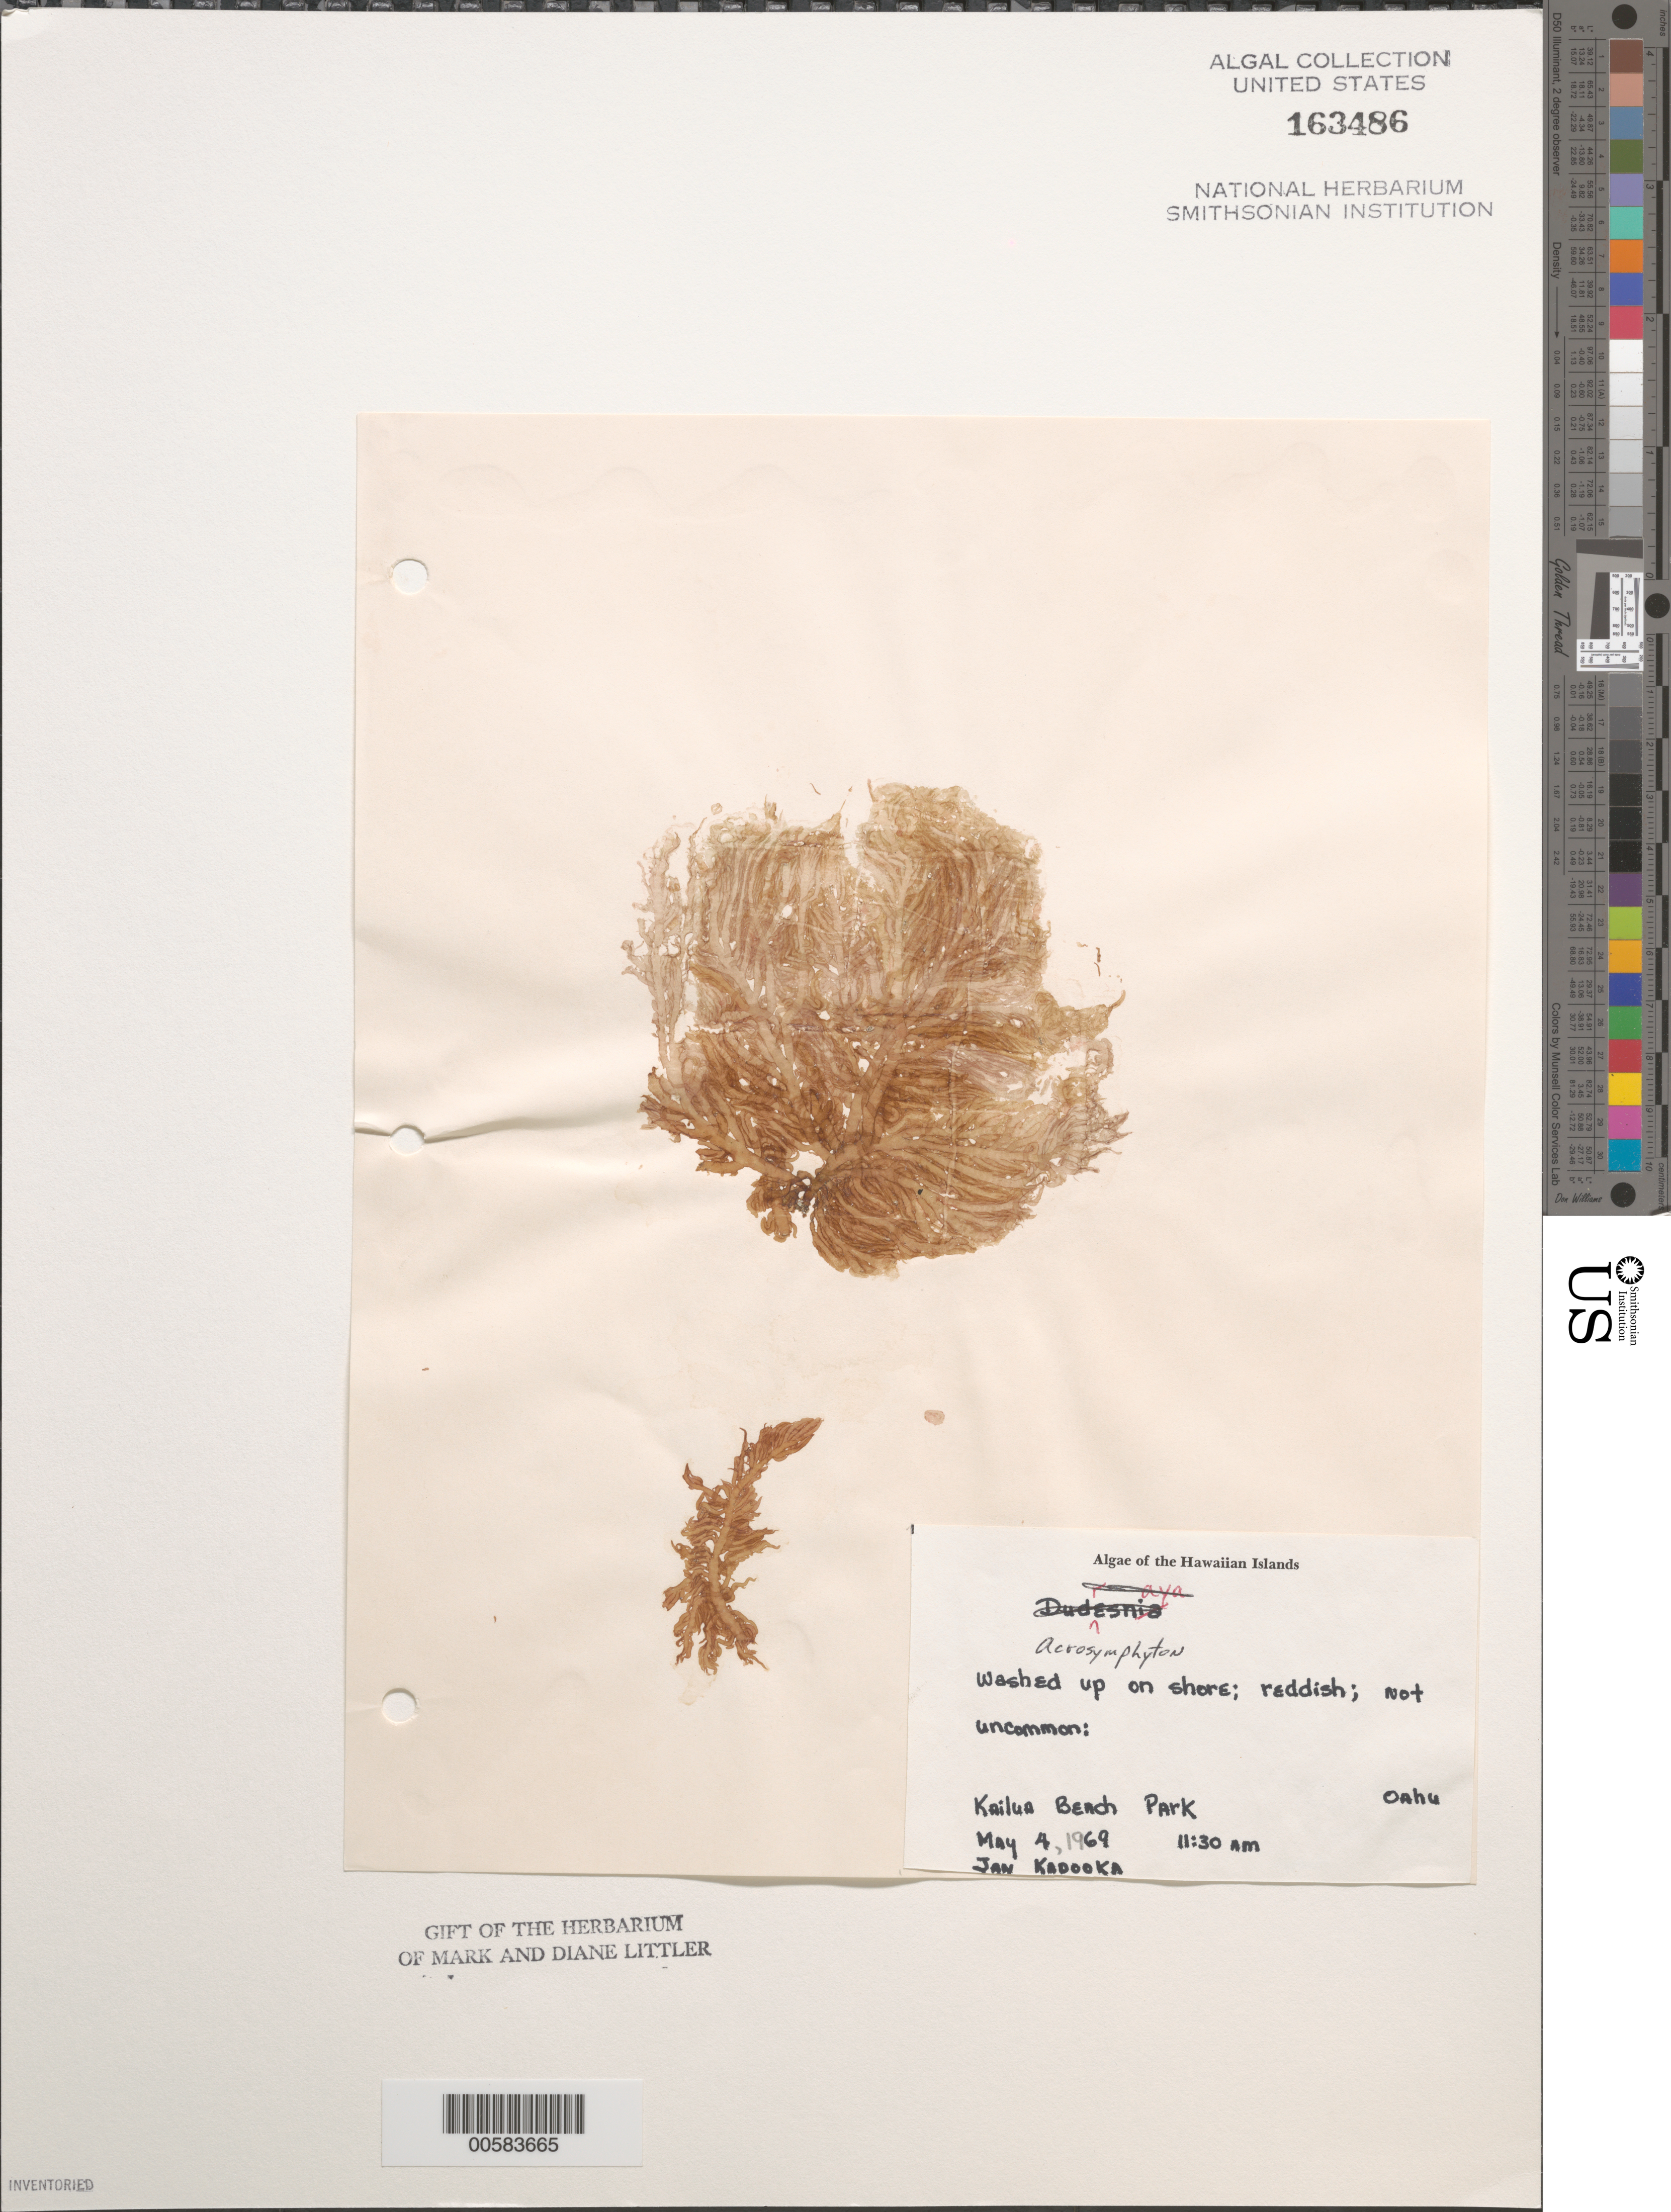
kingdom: Plantae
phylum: Rhodophyta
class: Florideophyceae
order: Acrosymphytales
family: Acrosymphytaceae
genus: Acrosymphyton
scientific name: Acrosymphyton sp.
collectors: J. Kadooka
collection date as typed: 04 May 1969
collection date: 1969-05-04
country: United States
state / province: Hawaii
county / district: Honolulu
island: Oahu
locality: Kailua Beach Park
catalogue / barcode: US 163486